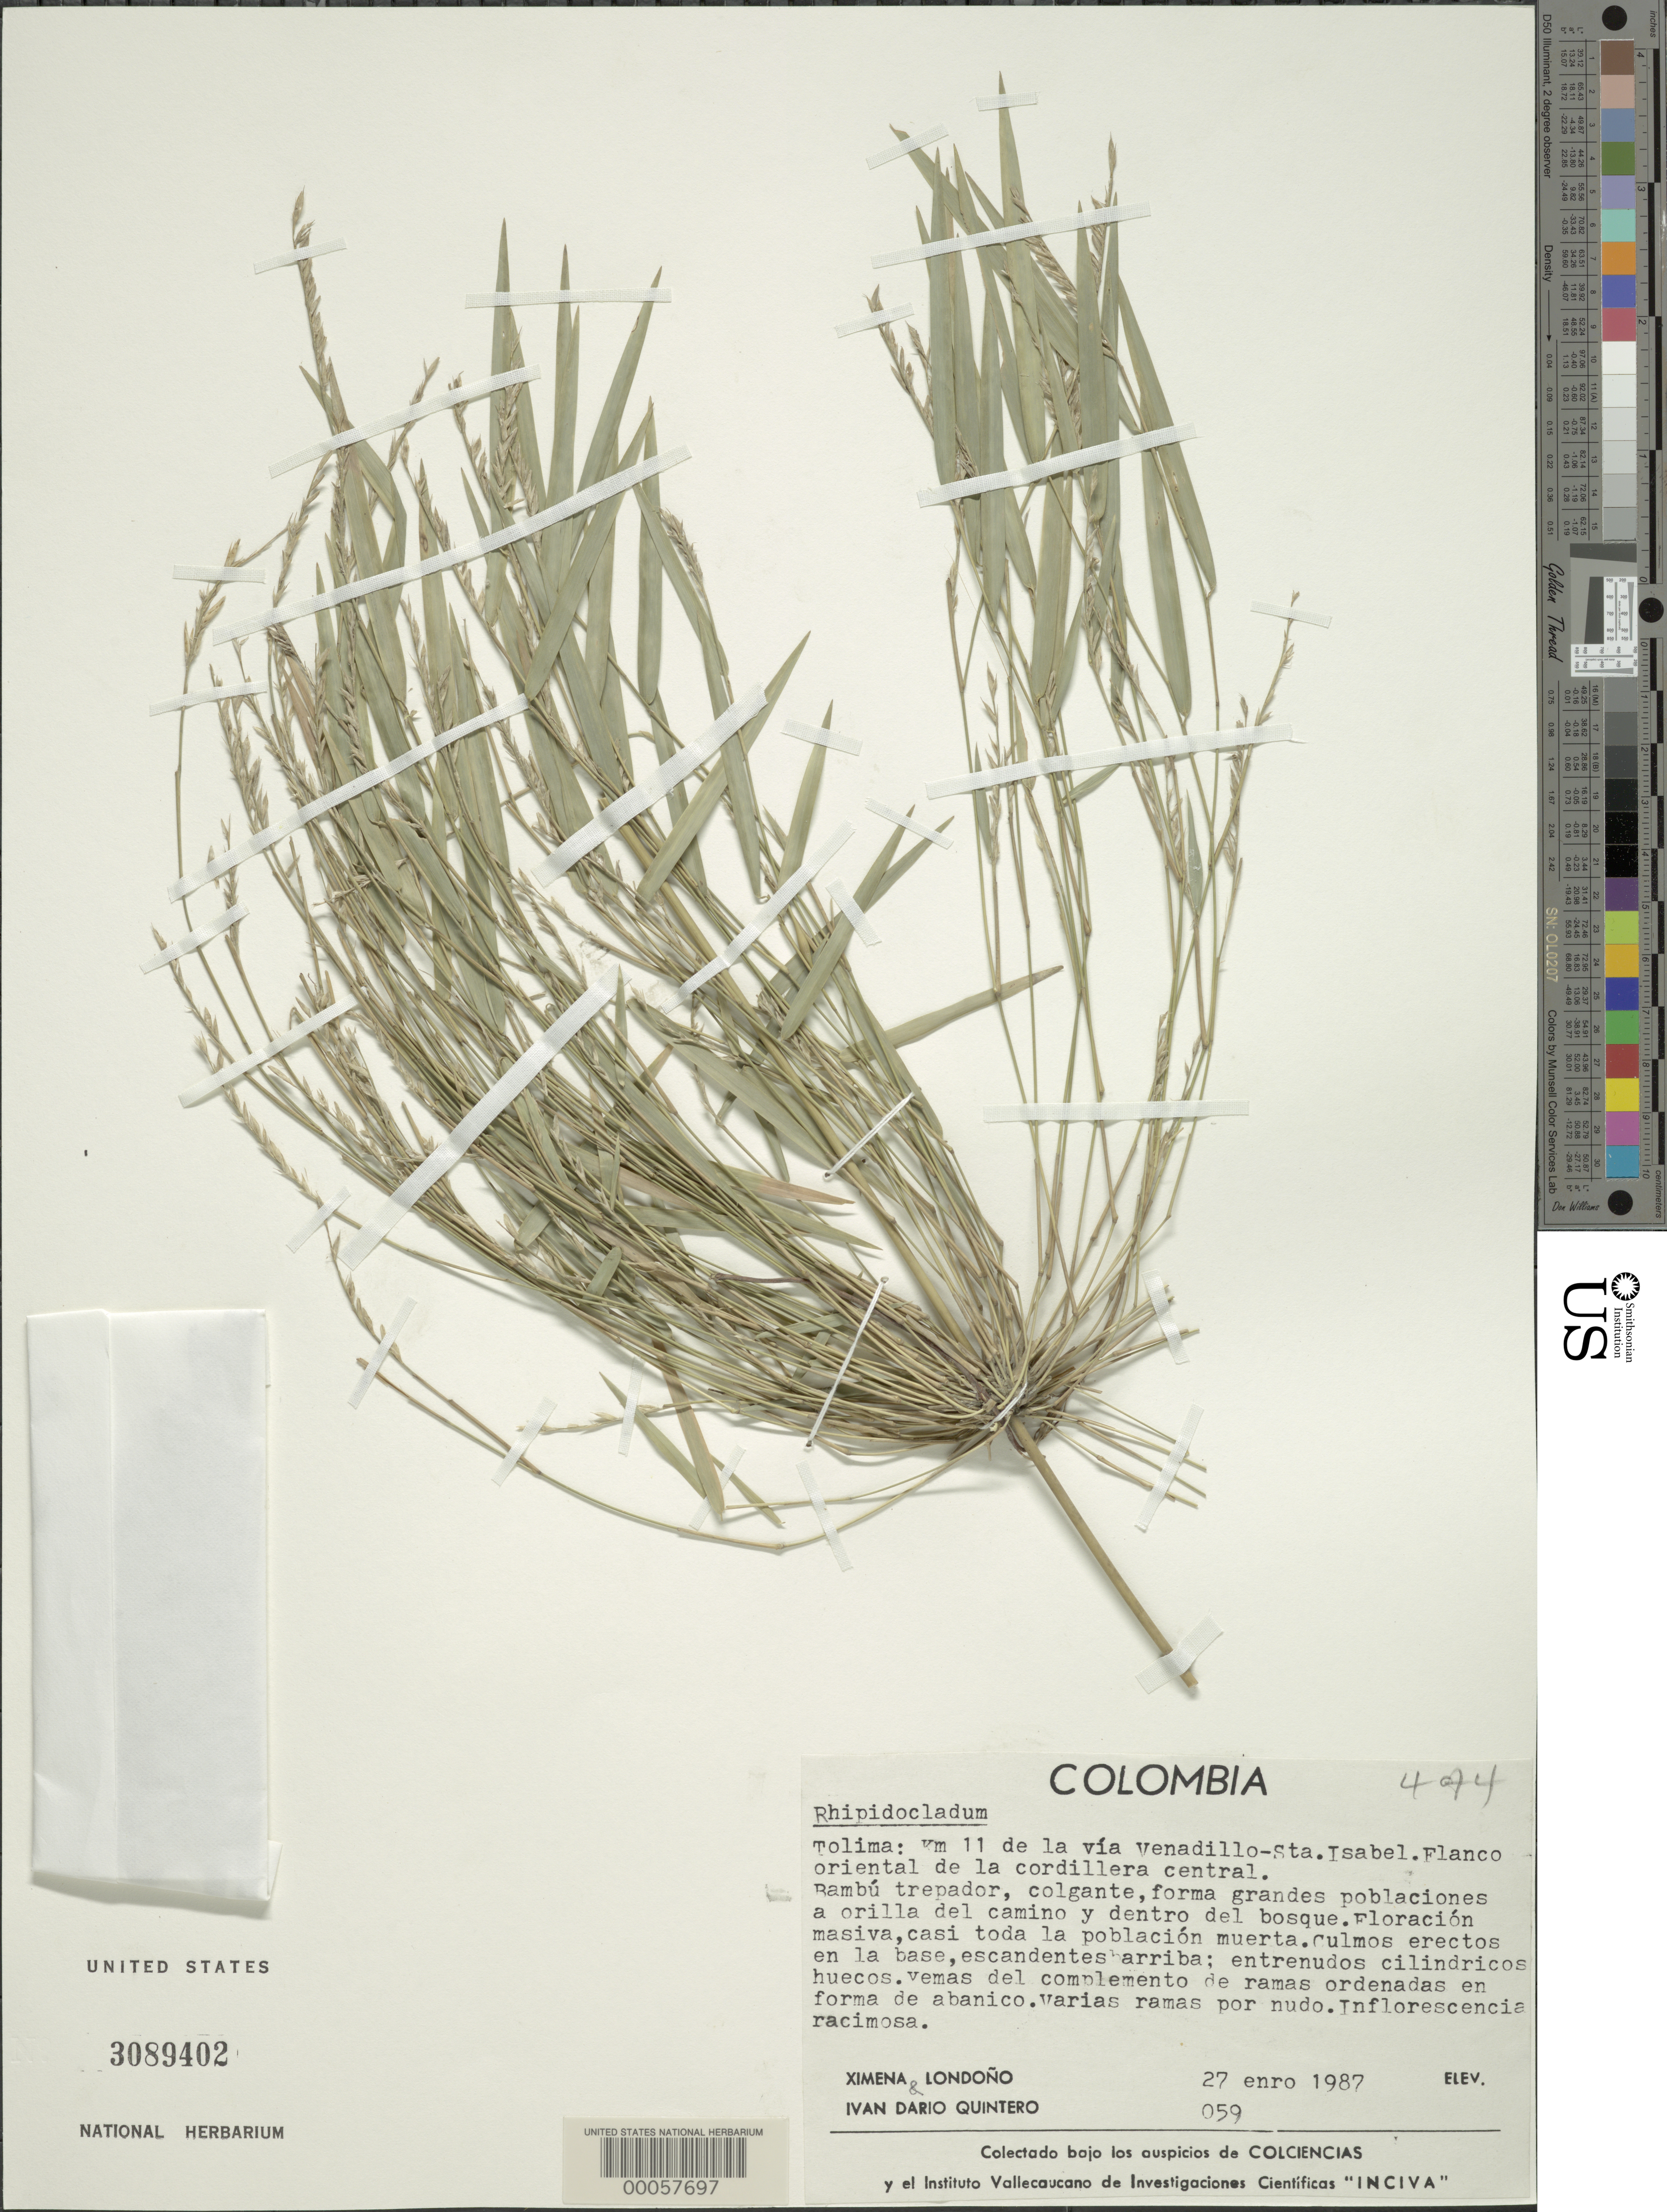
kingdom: Plantae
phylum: Tracheophyta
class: Liliopsida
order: Poales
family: Poaceae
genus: Rhipidocladum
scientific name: Rhipidocladum sp.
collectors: X. Londoño & I. Quintero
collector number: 59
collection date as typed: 27 Jan 1987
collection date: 1987-01-27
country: Colombia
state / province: Tolima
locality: Km 11 of the Venadillo-Sta. Isabel road, on the eastern side of the Central mountain range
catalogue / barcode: US 3089402